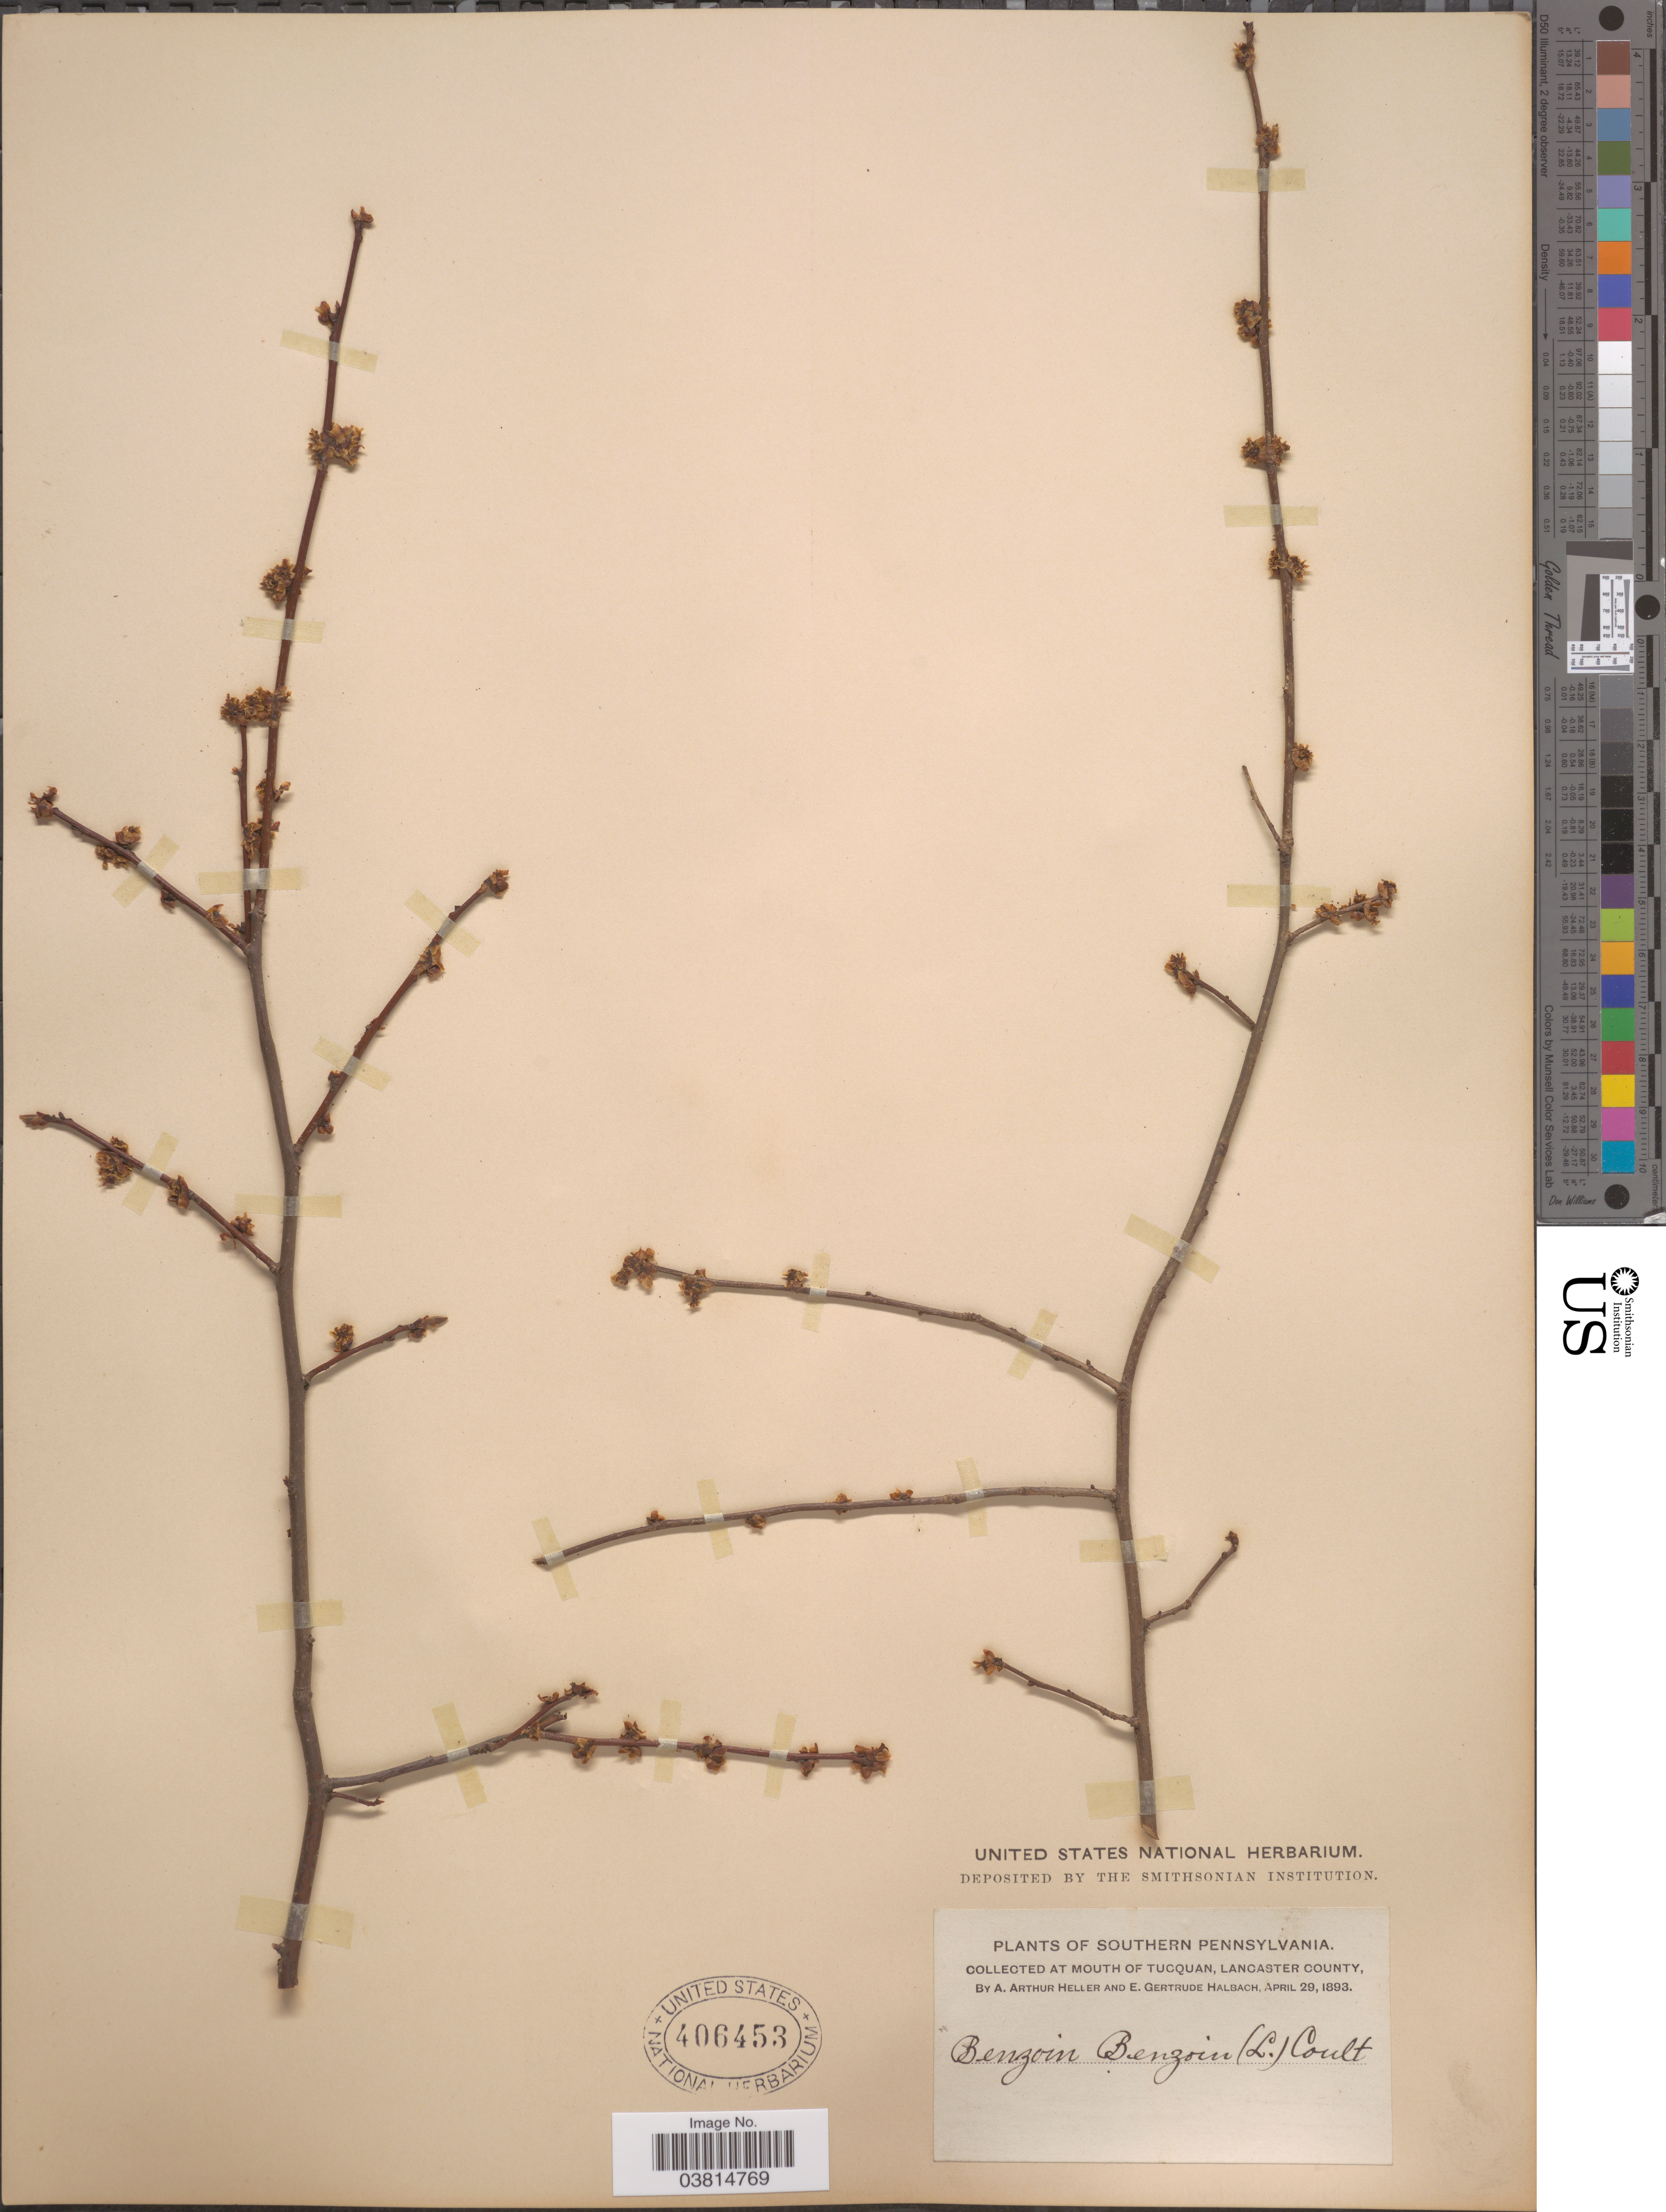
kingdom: Plantae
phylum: Tracheophyta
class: Magnoliopsida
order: Laurales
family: Lauraceae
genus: Lindera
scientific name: Lindera benzoin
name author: (L.) Blume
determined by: Strong, Mark T., (BOT), Smithsonian Institution - National Museum of Natural History (UNITED STATES)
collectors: A. A. Heller & E. G. Halbach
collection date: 1893-04-29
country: United States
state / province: Pennsylvania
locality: Southern Pennsylvania. At mouth of Tucquan, Lancaster County.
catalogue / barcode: US 406453